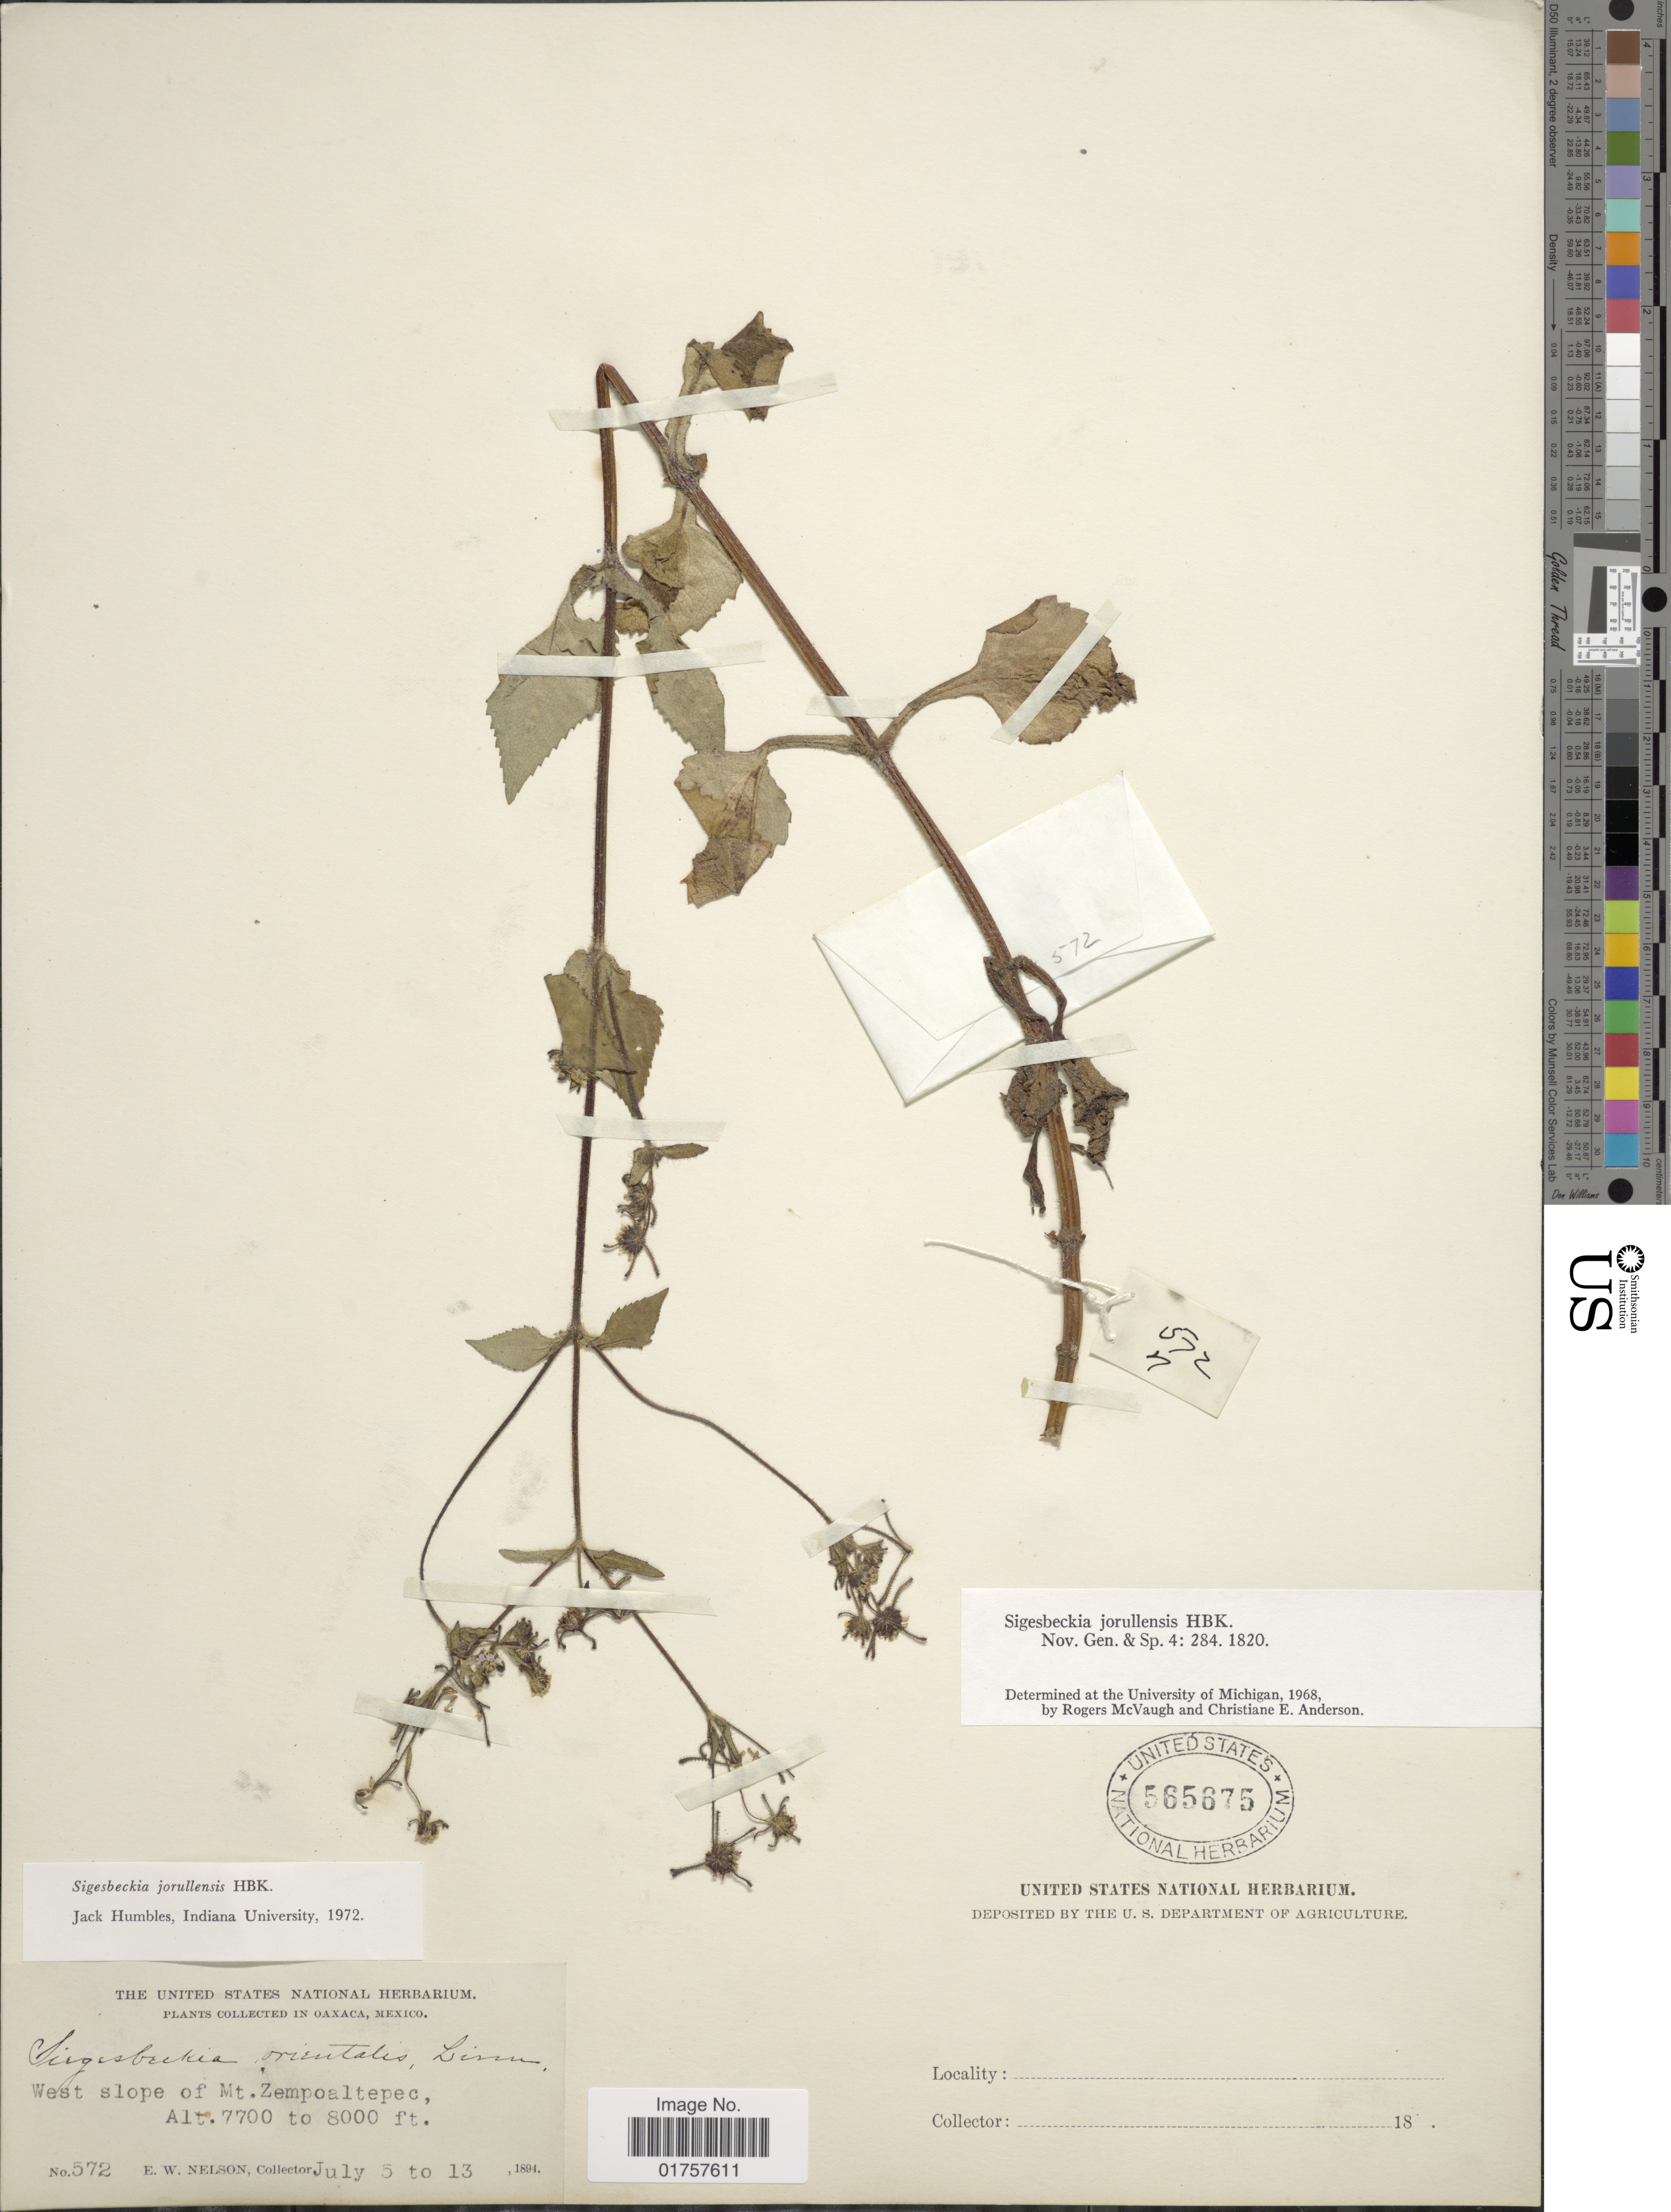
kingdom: Plantae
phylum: Tracheophyta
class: Magnoliopsida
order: Asterales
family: Asteraceae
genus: Sigesbeckia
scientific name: Sigesbeckia jorullensis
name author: Kunth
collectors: E. W. Nelson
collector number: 572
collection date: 1894-07-05/1894-07-13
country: Mexico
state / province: Oaxaca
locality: West slope of Mt. Zempoaltepec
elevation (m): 2347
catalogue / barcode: US 565675